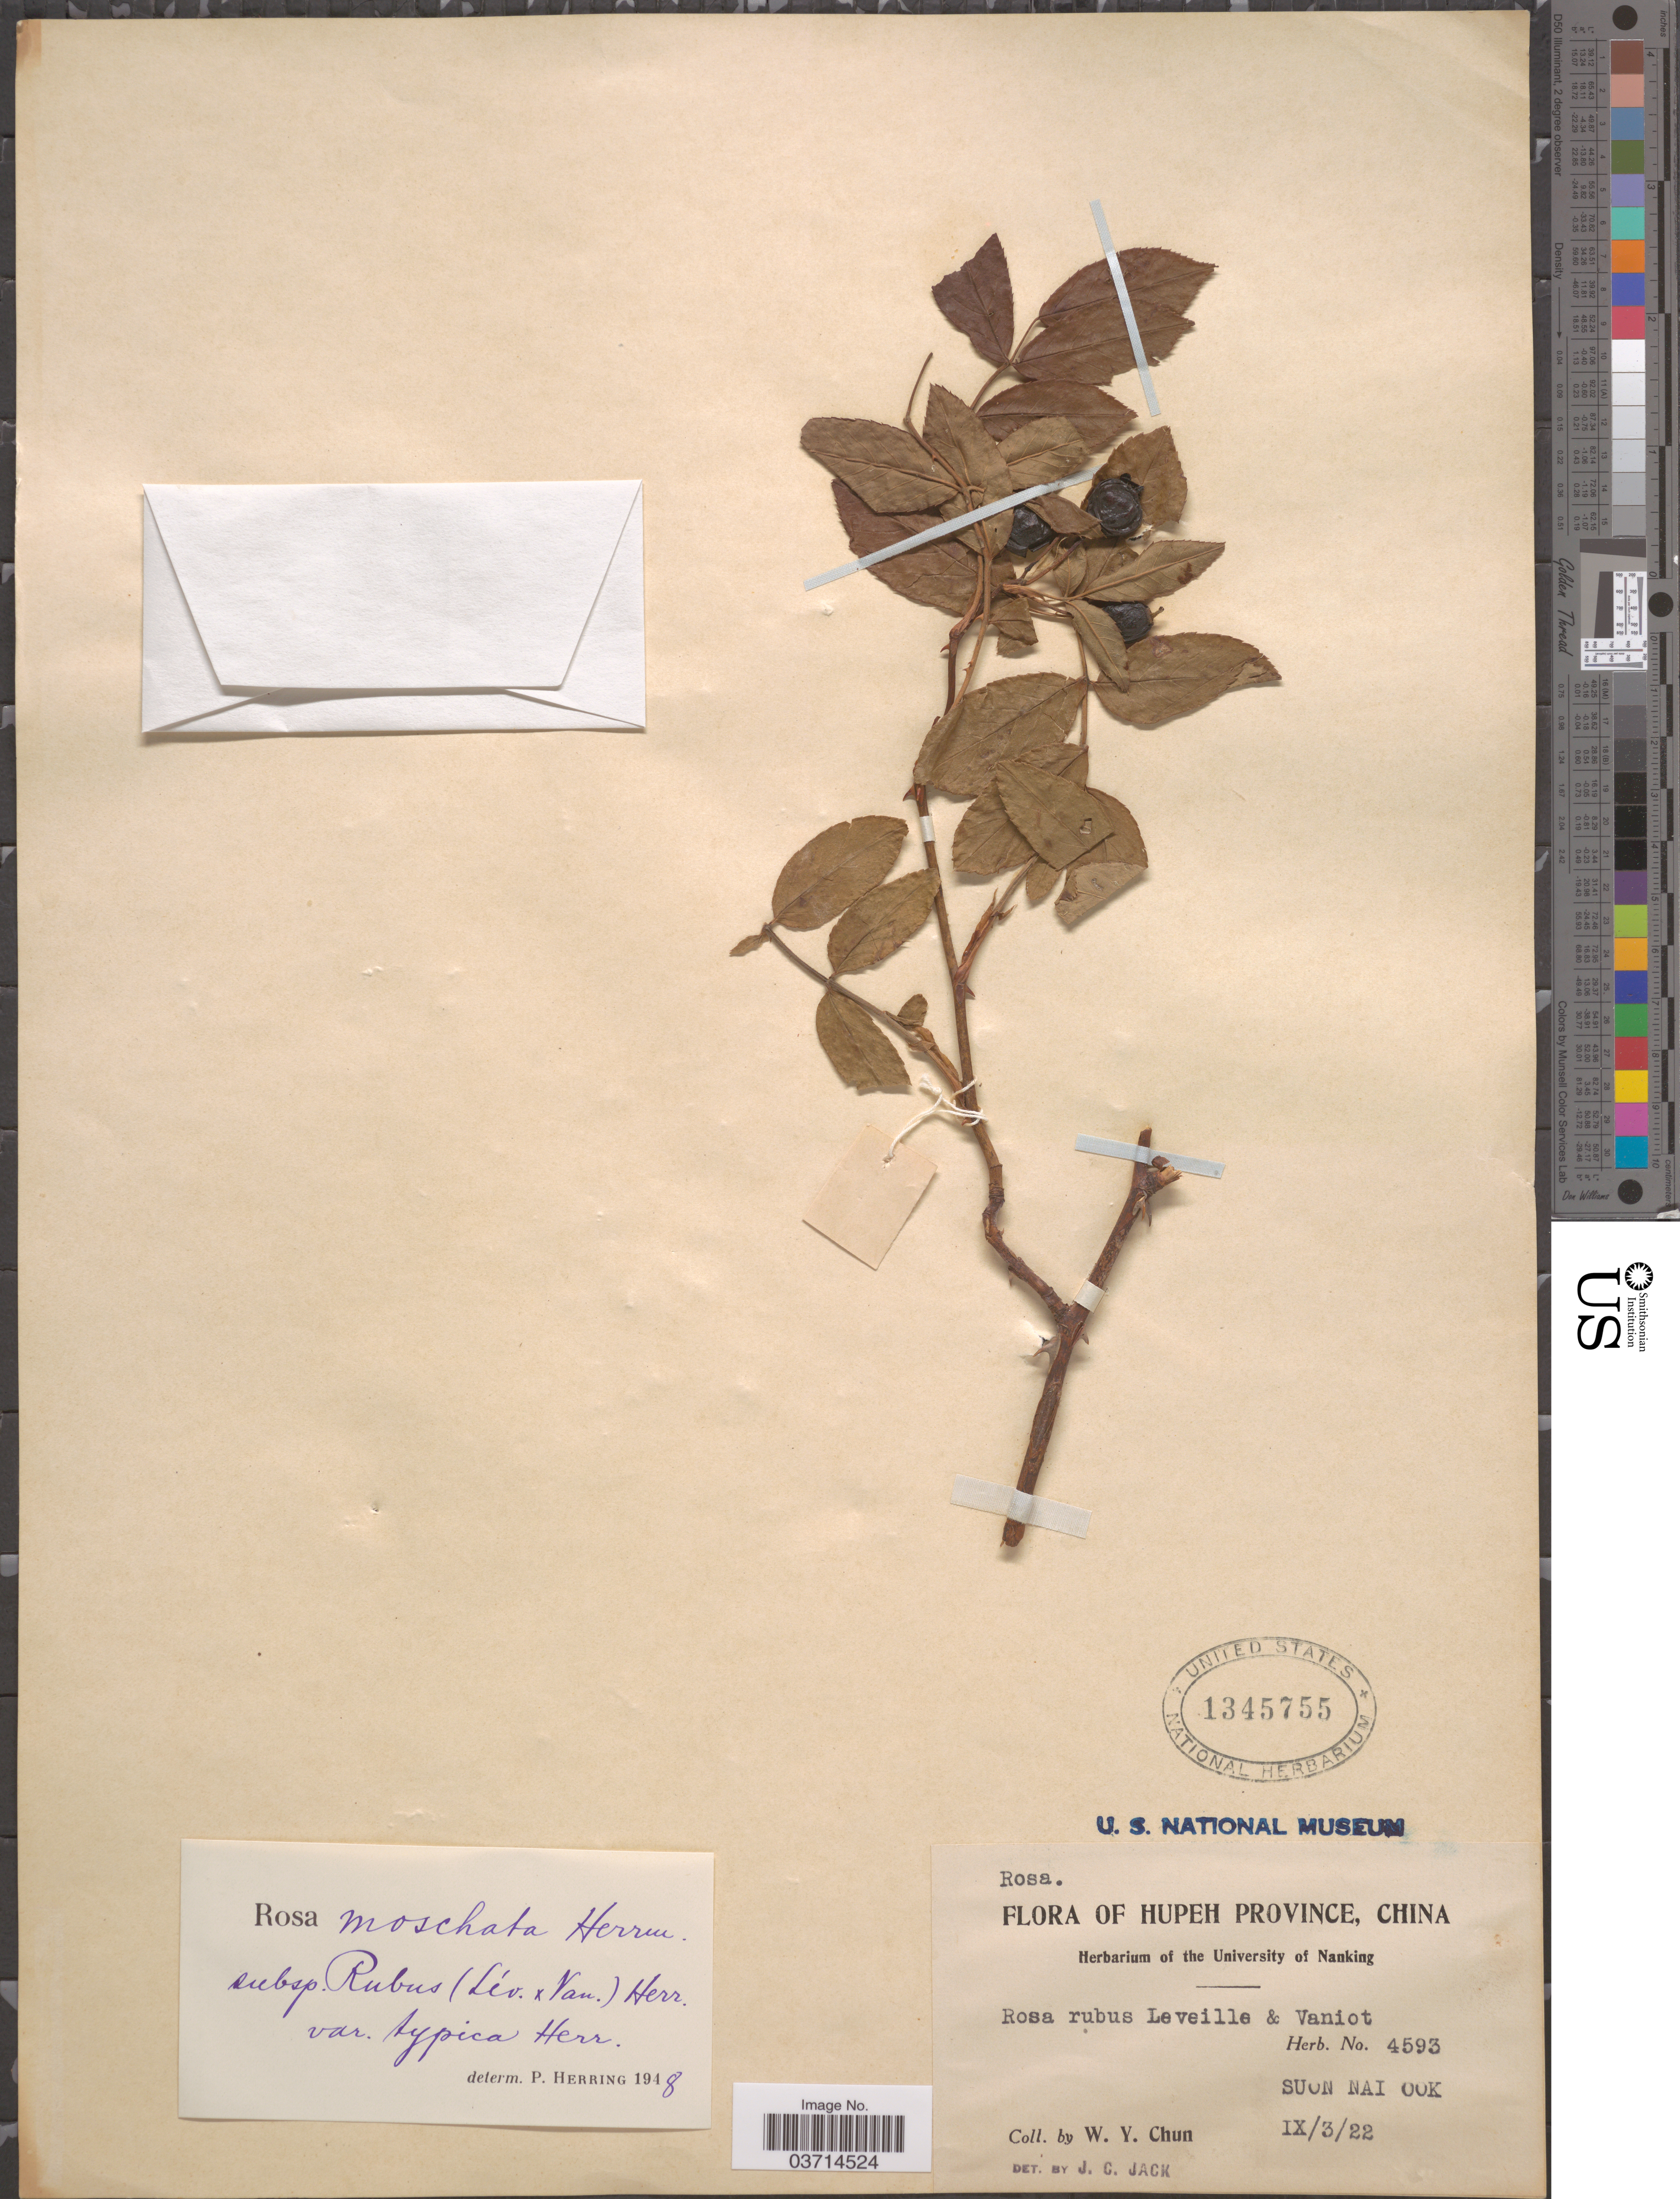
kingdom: Plantae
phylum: Tracheophyta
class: Magnoliopsida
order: Rosales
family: Rosaceae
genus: Rosa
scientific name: Rosa rubus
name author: H. Lév. & Vaniot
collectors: W. Y. Chun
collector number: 4593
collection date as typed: Transcribed d/m/y: 3/9/22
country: China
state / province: Hubei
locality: Hupeh Province. Suon [interpreted] Nai Ook [interpreted].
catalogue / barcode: US 1345755